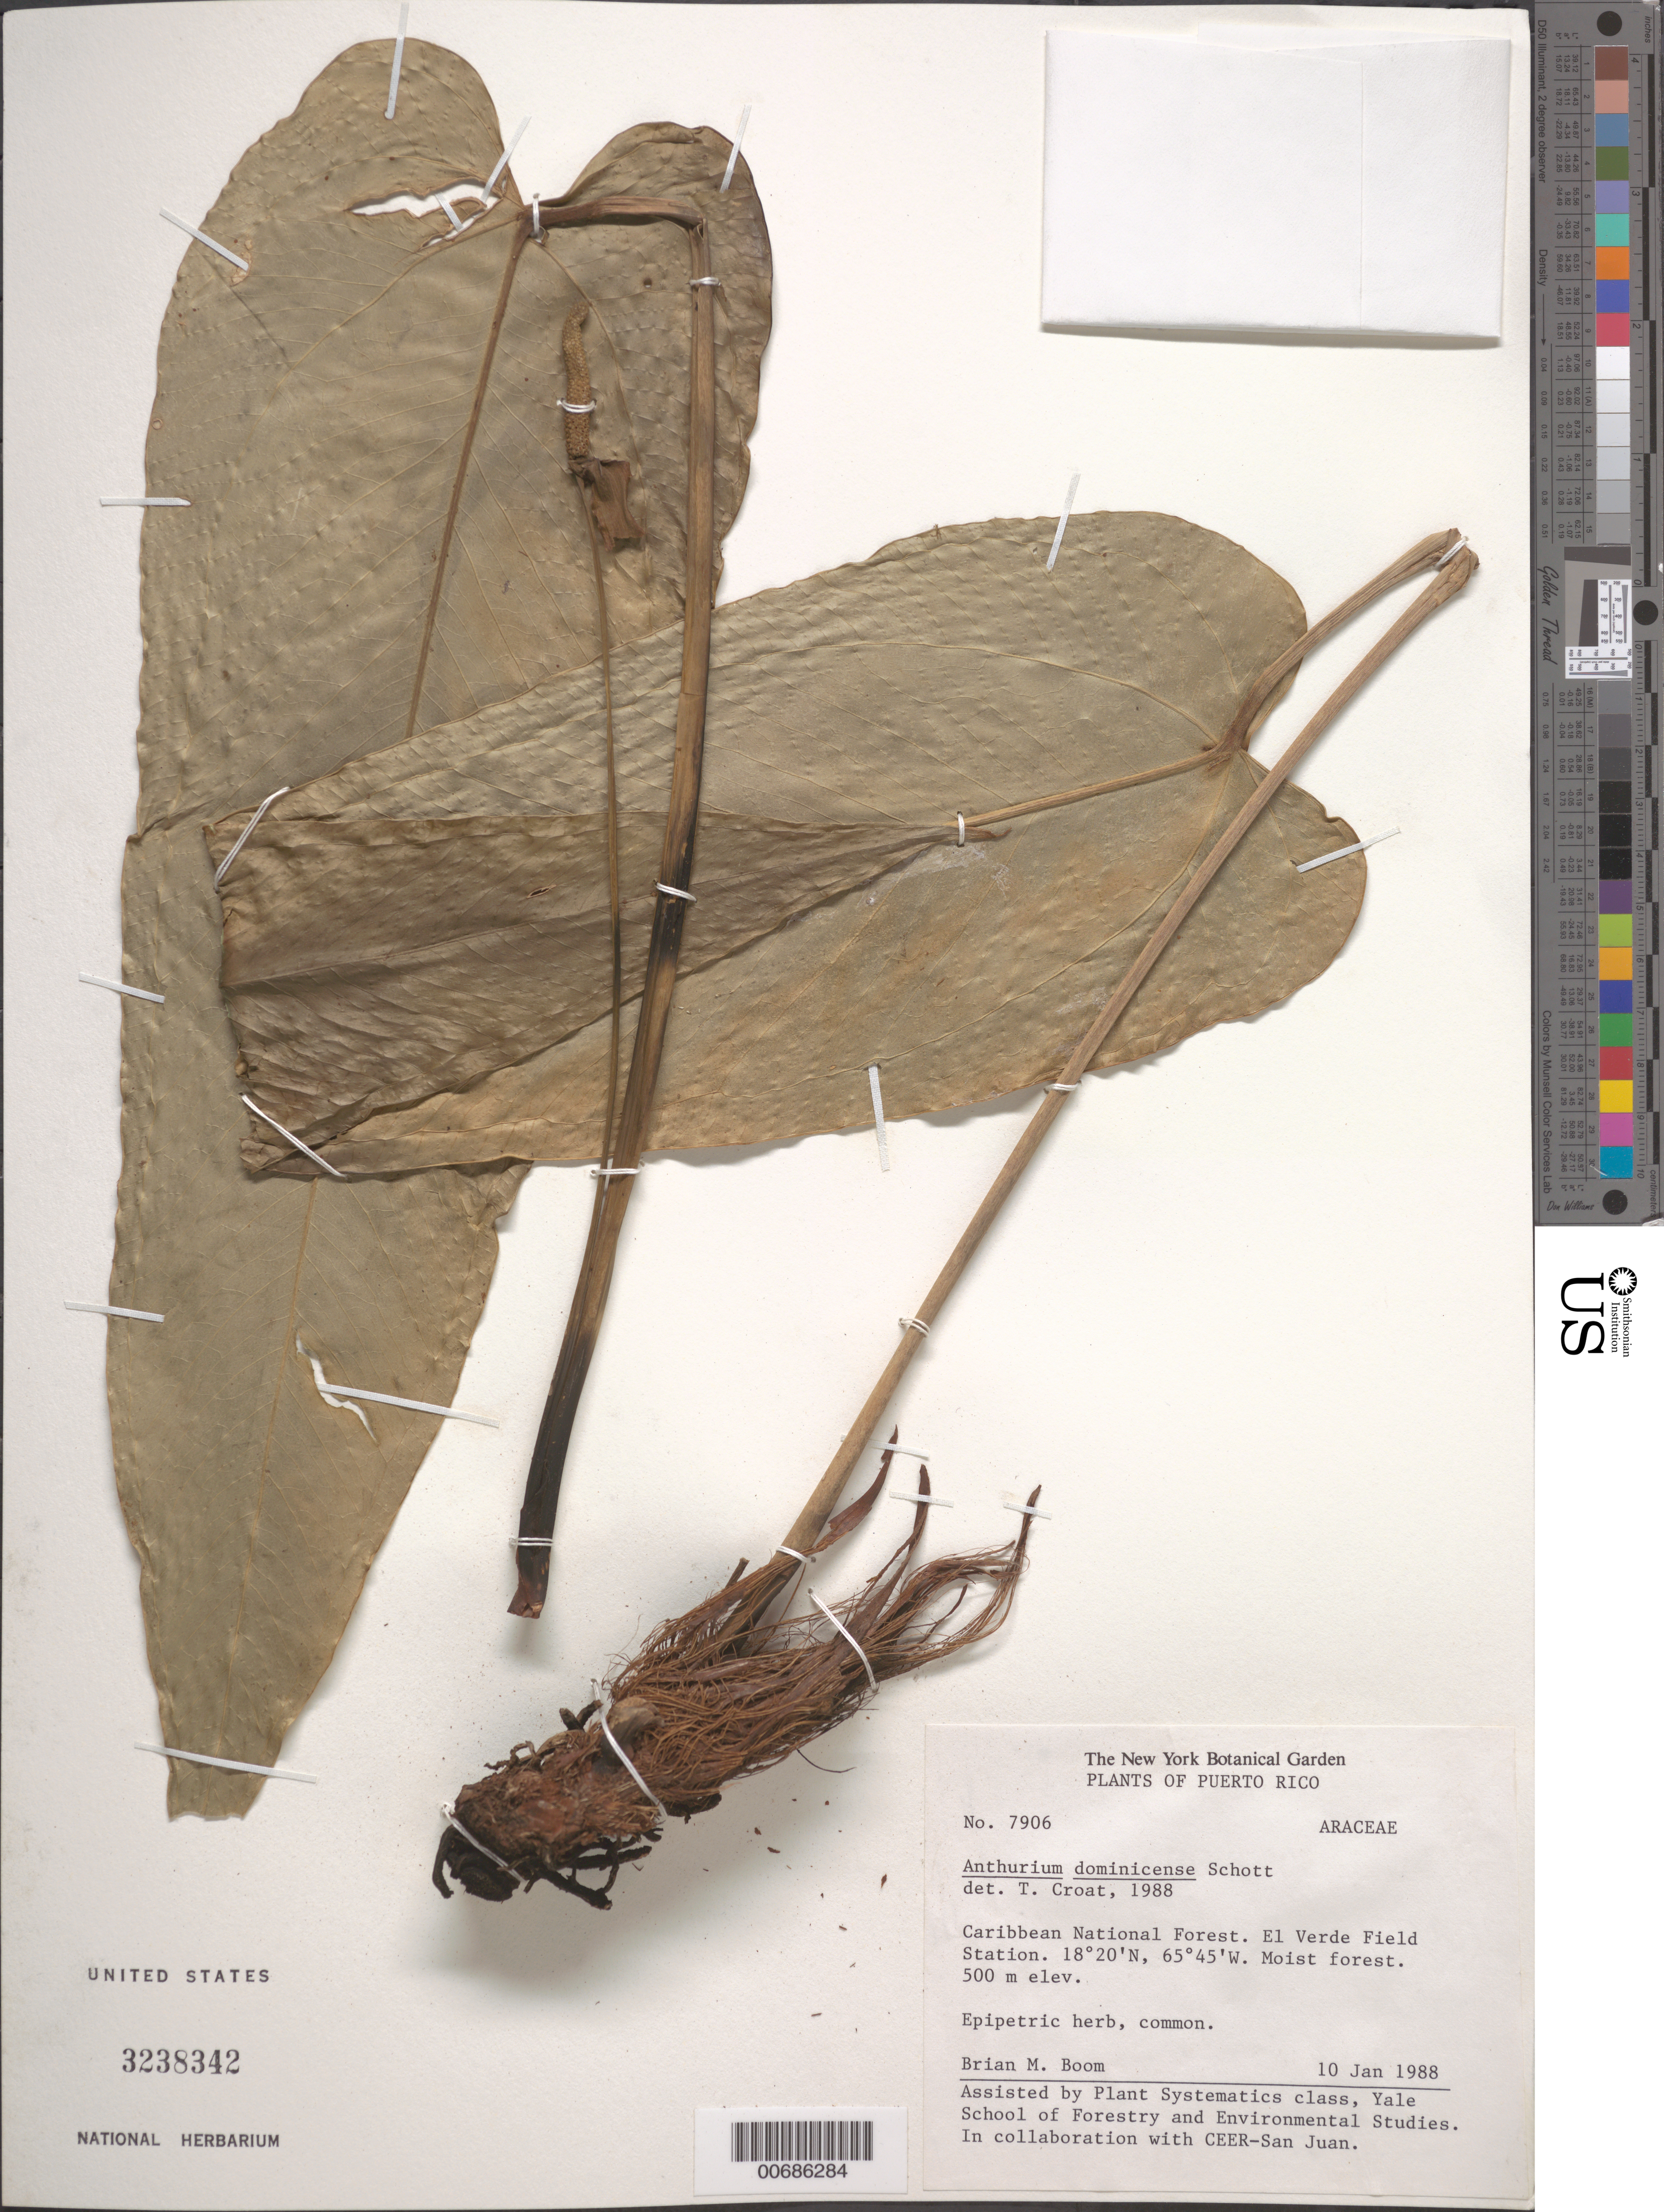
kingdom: Plantae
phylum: Tracheophyta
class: Liliopsida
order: Alismatales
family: Araceae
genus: Anthurium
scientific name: Anthurium dominicense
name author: Schott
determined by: Croat, Thomas B., Missouri Botanical Garden (MO)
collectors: B. M. Boom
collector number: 7906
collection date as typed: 10 Jan 1988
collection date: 1988-01-10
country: Puerto Rico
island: Greater Antilles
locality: Caribbean Natl Forest; El Verde Field Station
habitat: Moist forest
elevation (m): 500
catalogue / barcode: US 3238342